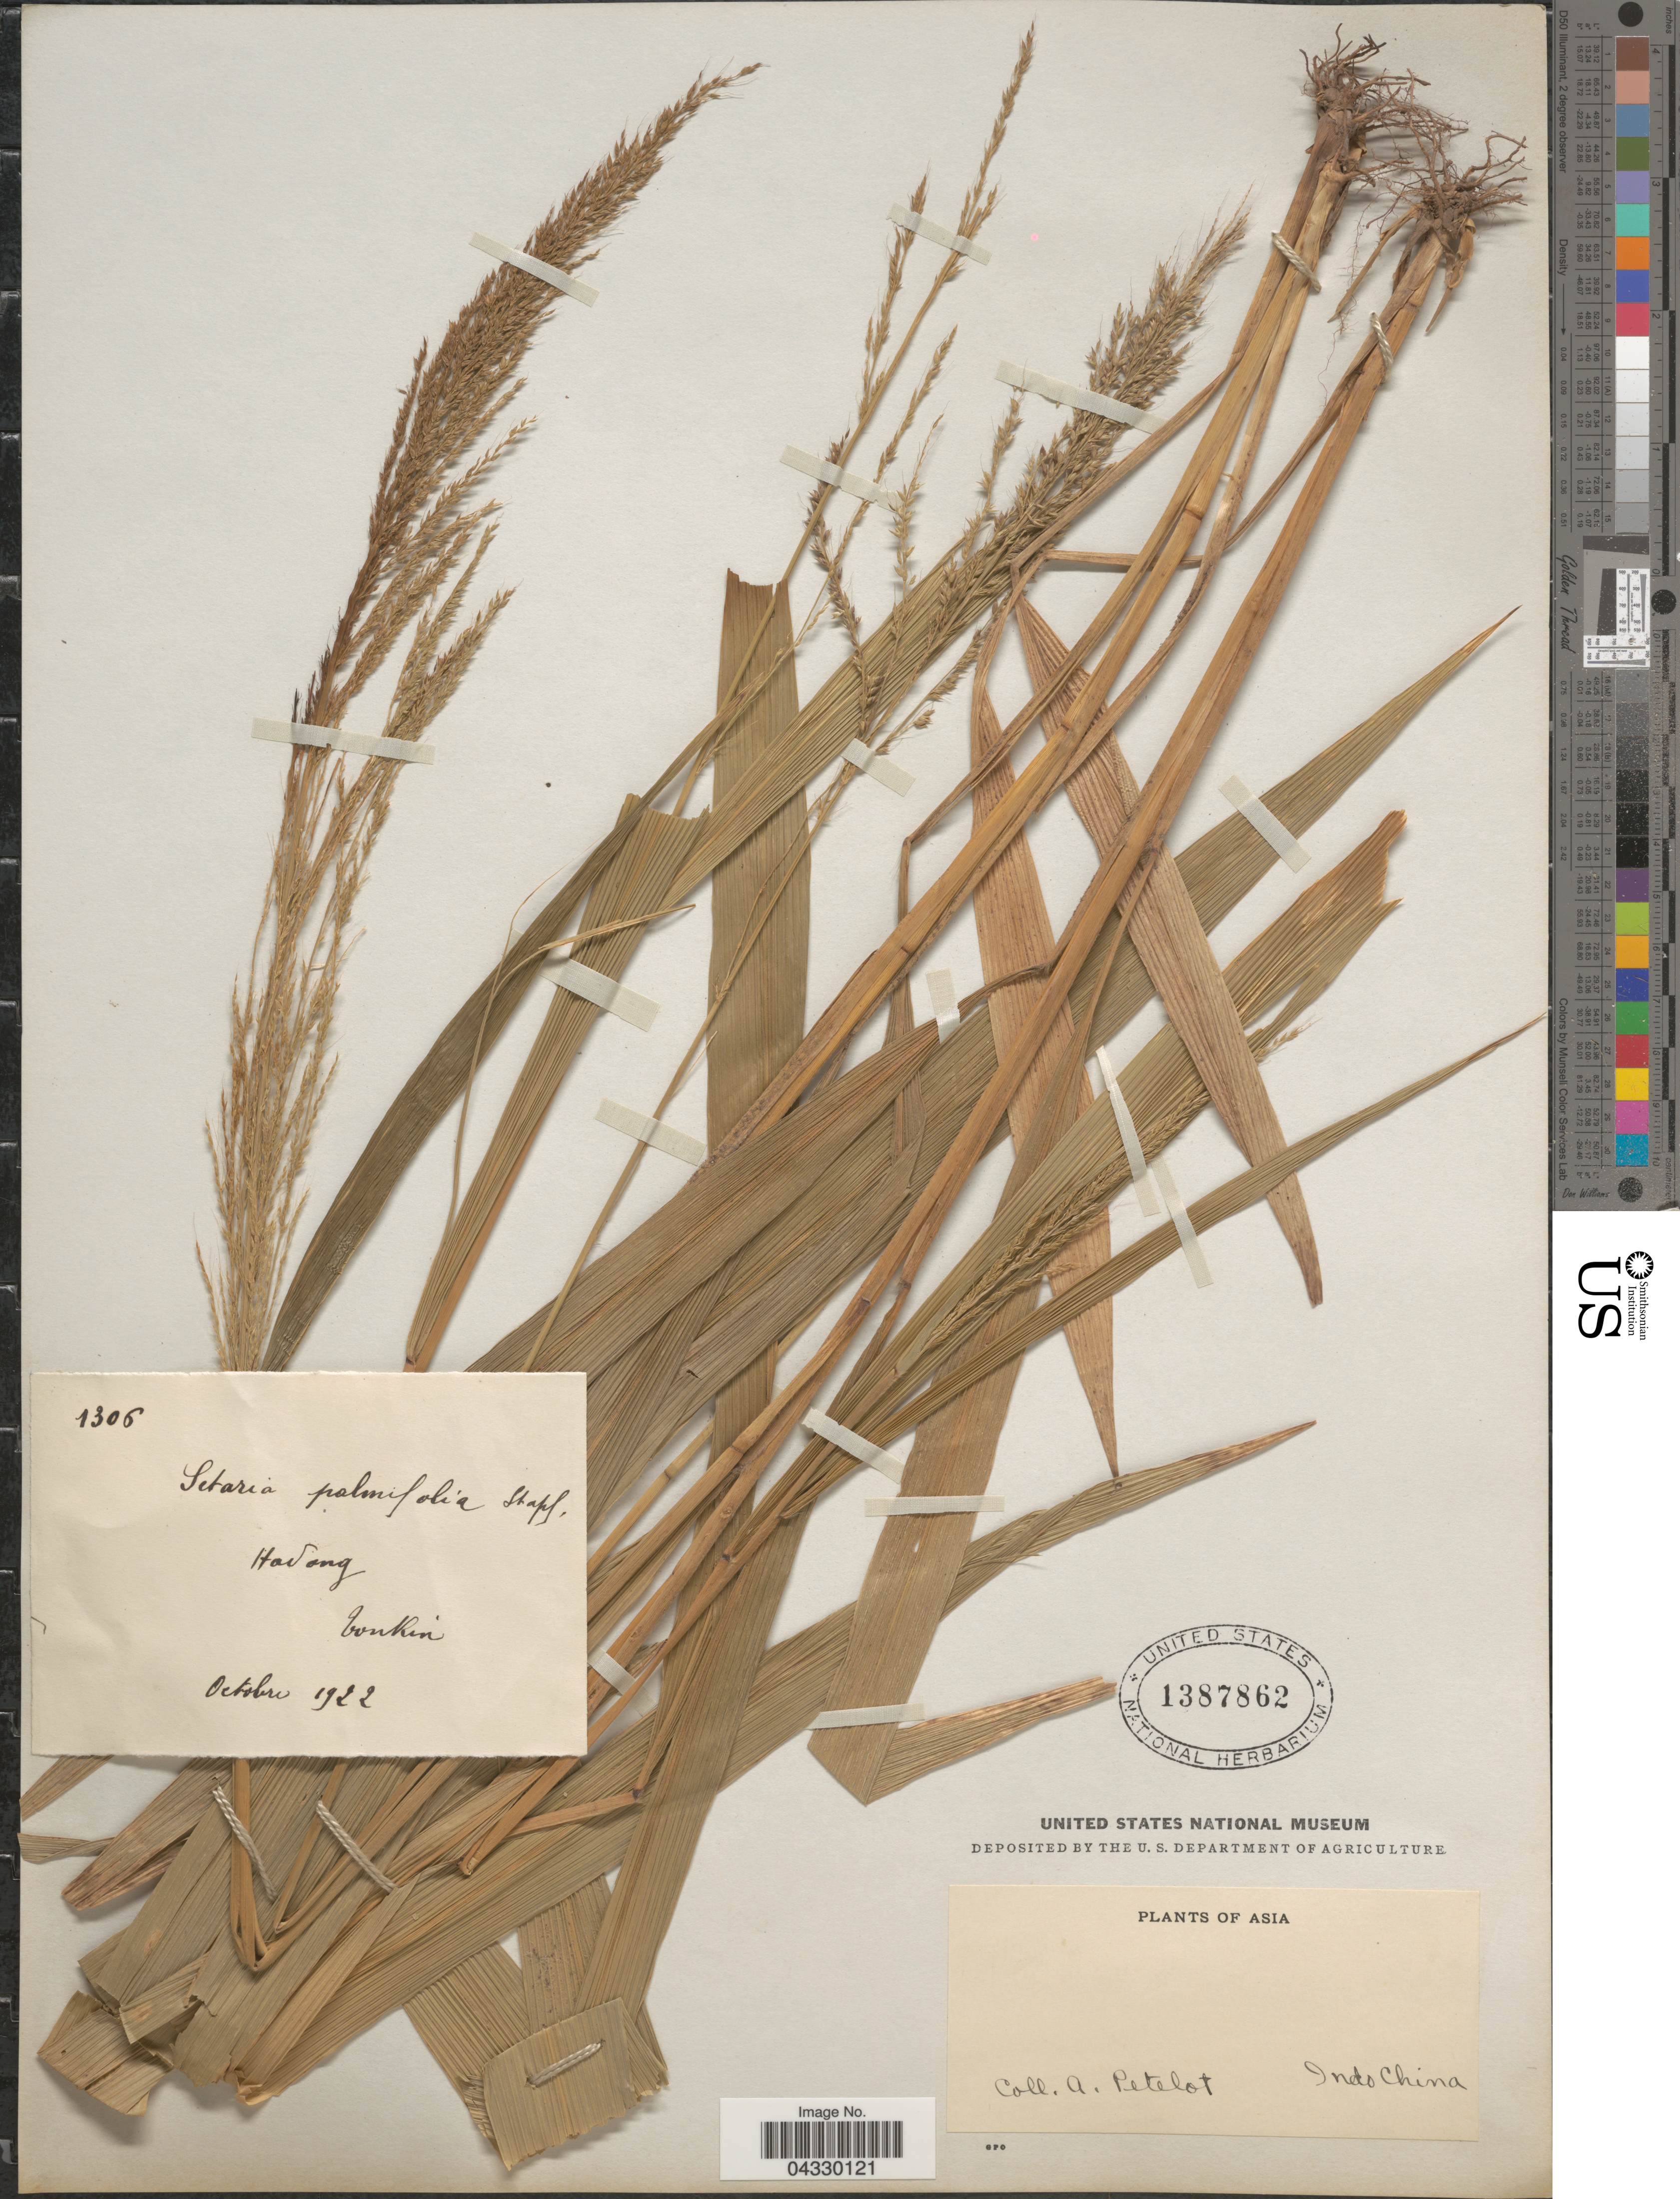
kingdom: Plantae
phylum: Tracheophyta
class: Liliopsida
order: Poales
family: Poaceae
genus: Setaria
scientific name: Setaria palmifolia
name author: (J. Koenig) Stapf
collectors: A. Petelot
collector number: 1306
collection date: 1922-10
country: Vietnam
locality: Hadong. Tonkin. Indo China.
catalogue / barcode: US 1387862